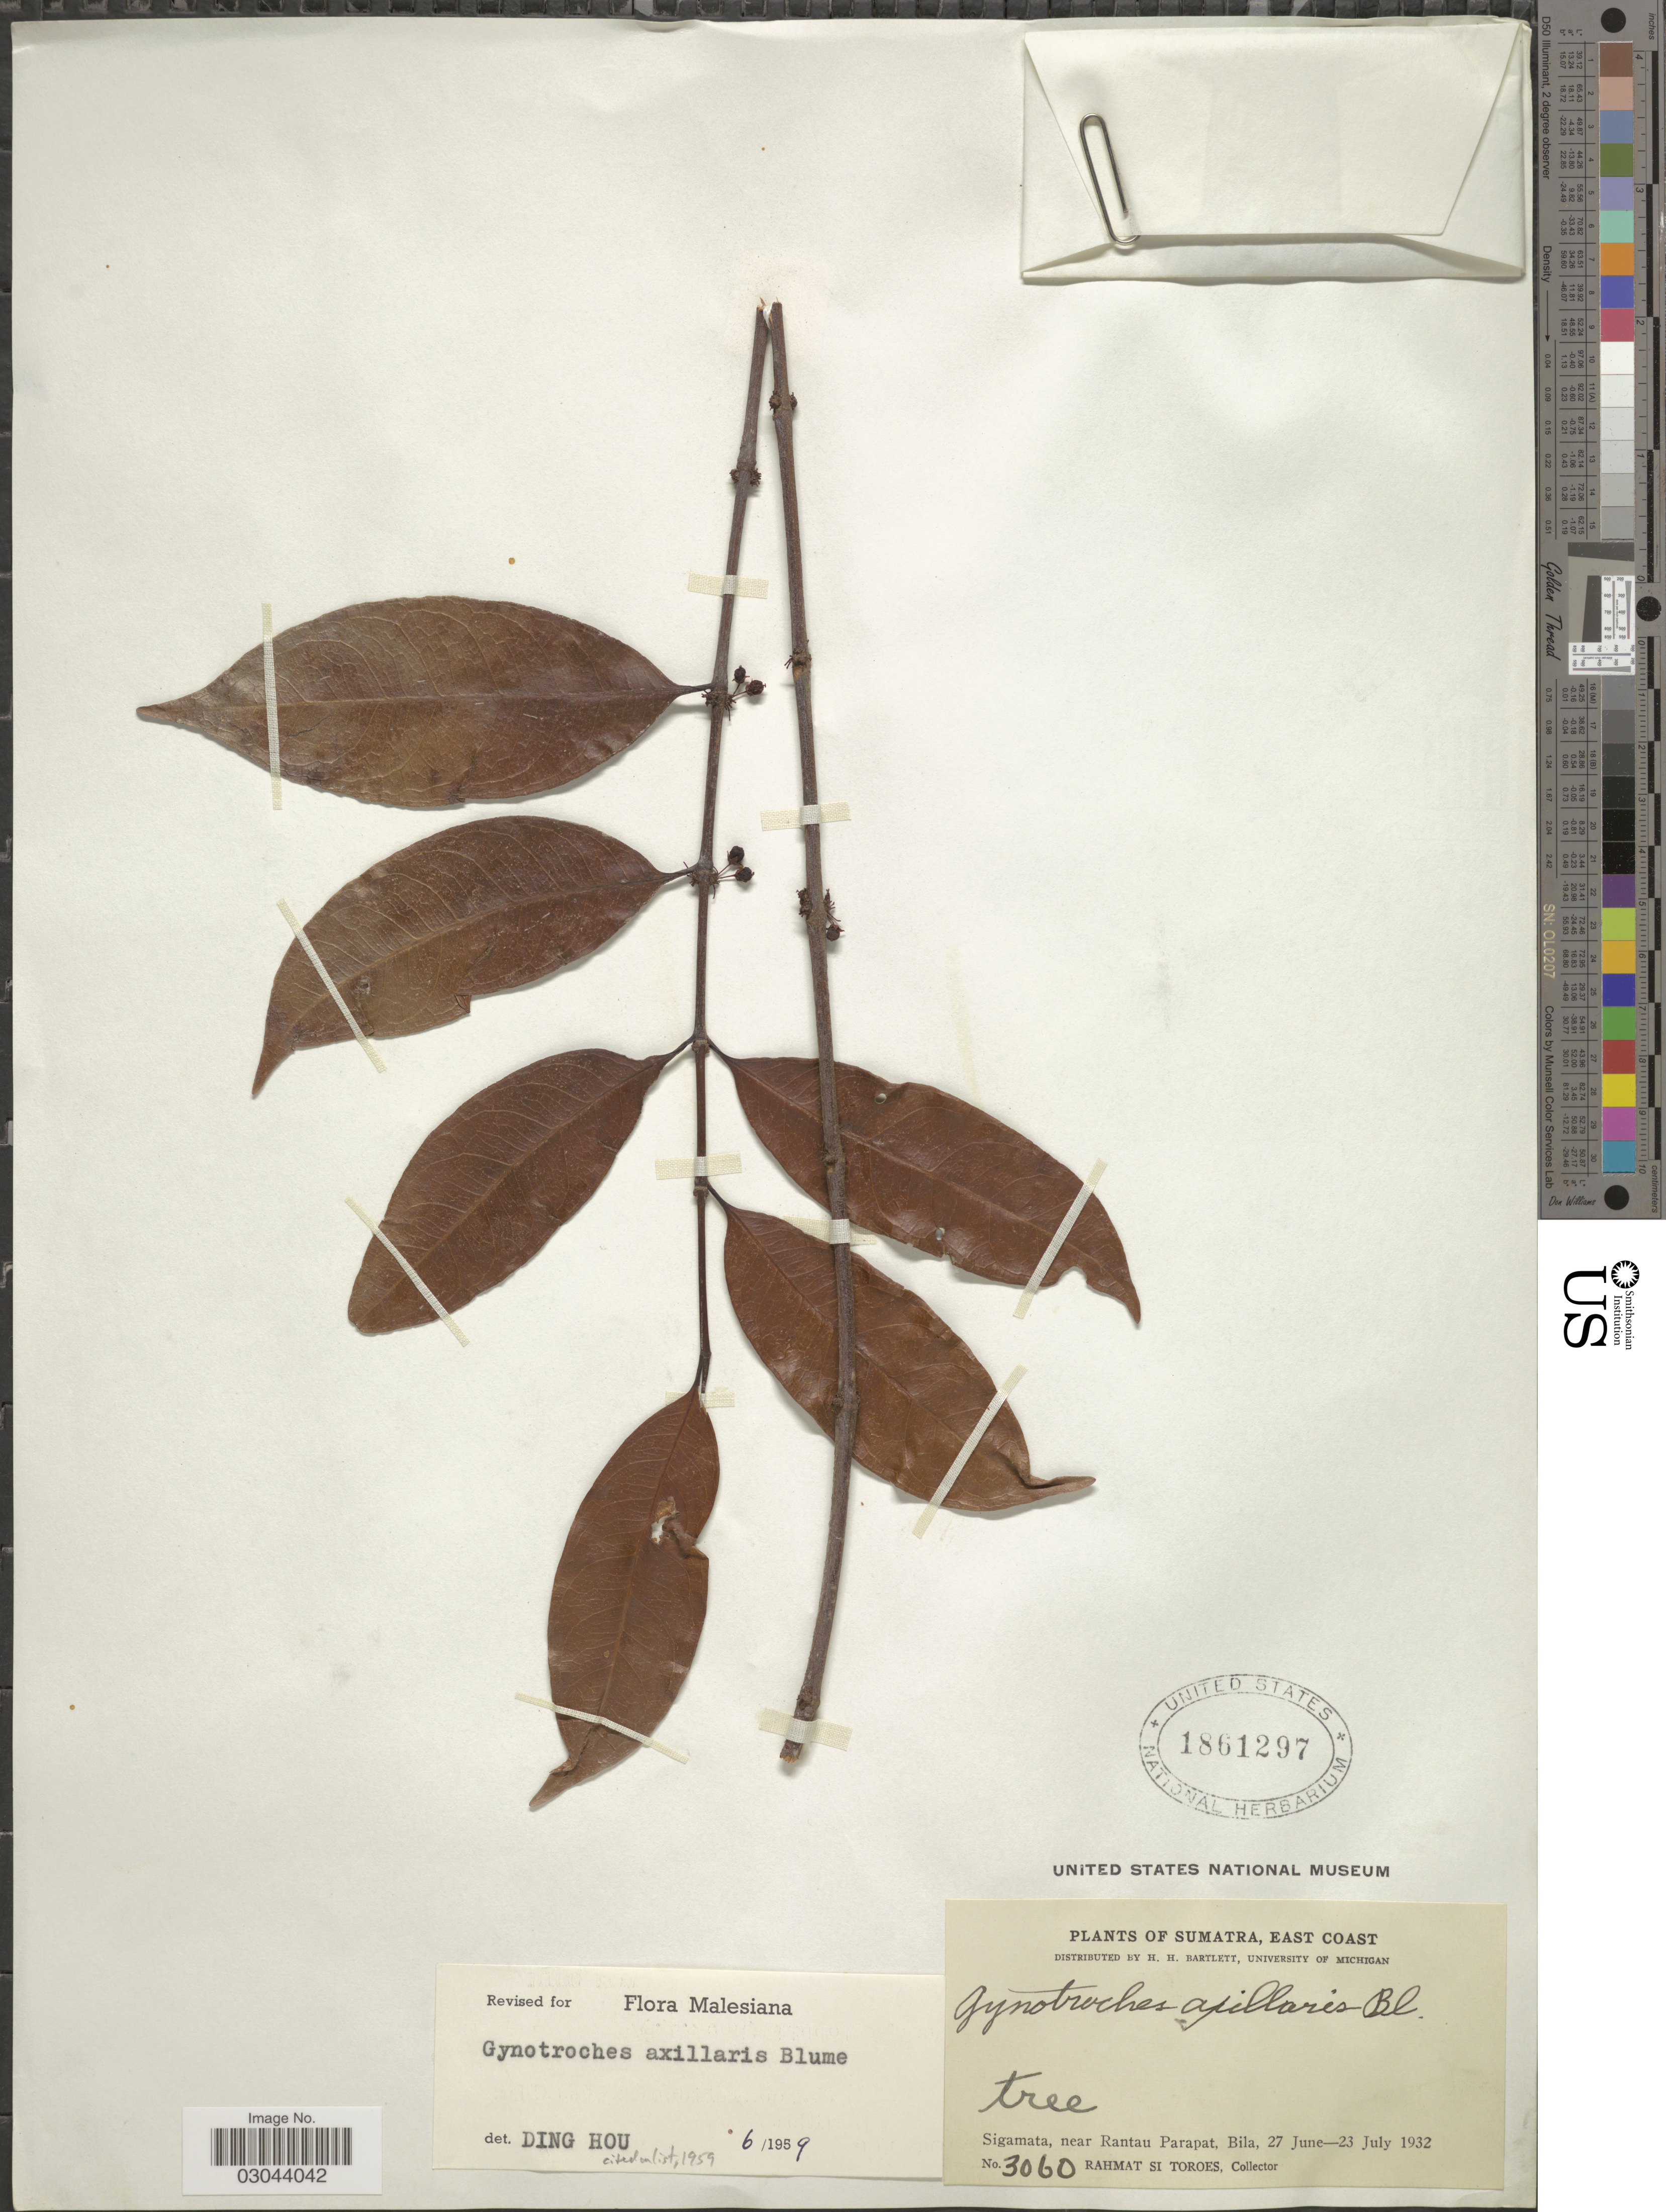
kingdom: Plantae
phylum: Tracheophyta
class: Magnoliopsida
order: Malpighiales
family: Rhizophoraceae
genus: Gynotroches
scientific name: Gynotroches axillaris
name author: Blume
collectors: Rahmat Si Boeea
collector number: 3060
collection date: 1932-06-27/1932-07-23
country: Indonesia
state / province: Sumatra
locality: East Coast. Sigamata, near Rantau Parapat, Bila.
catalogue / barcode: US 1861297